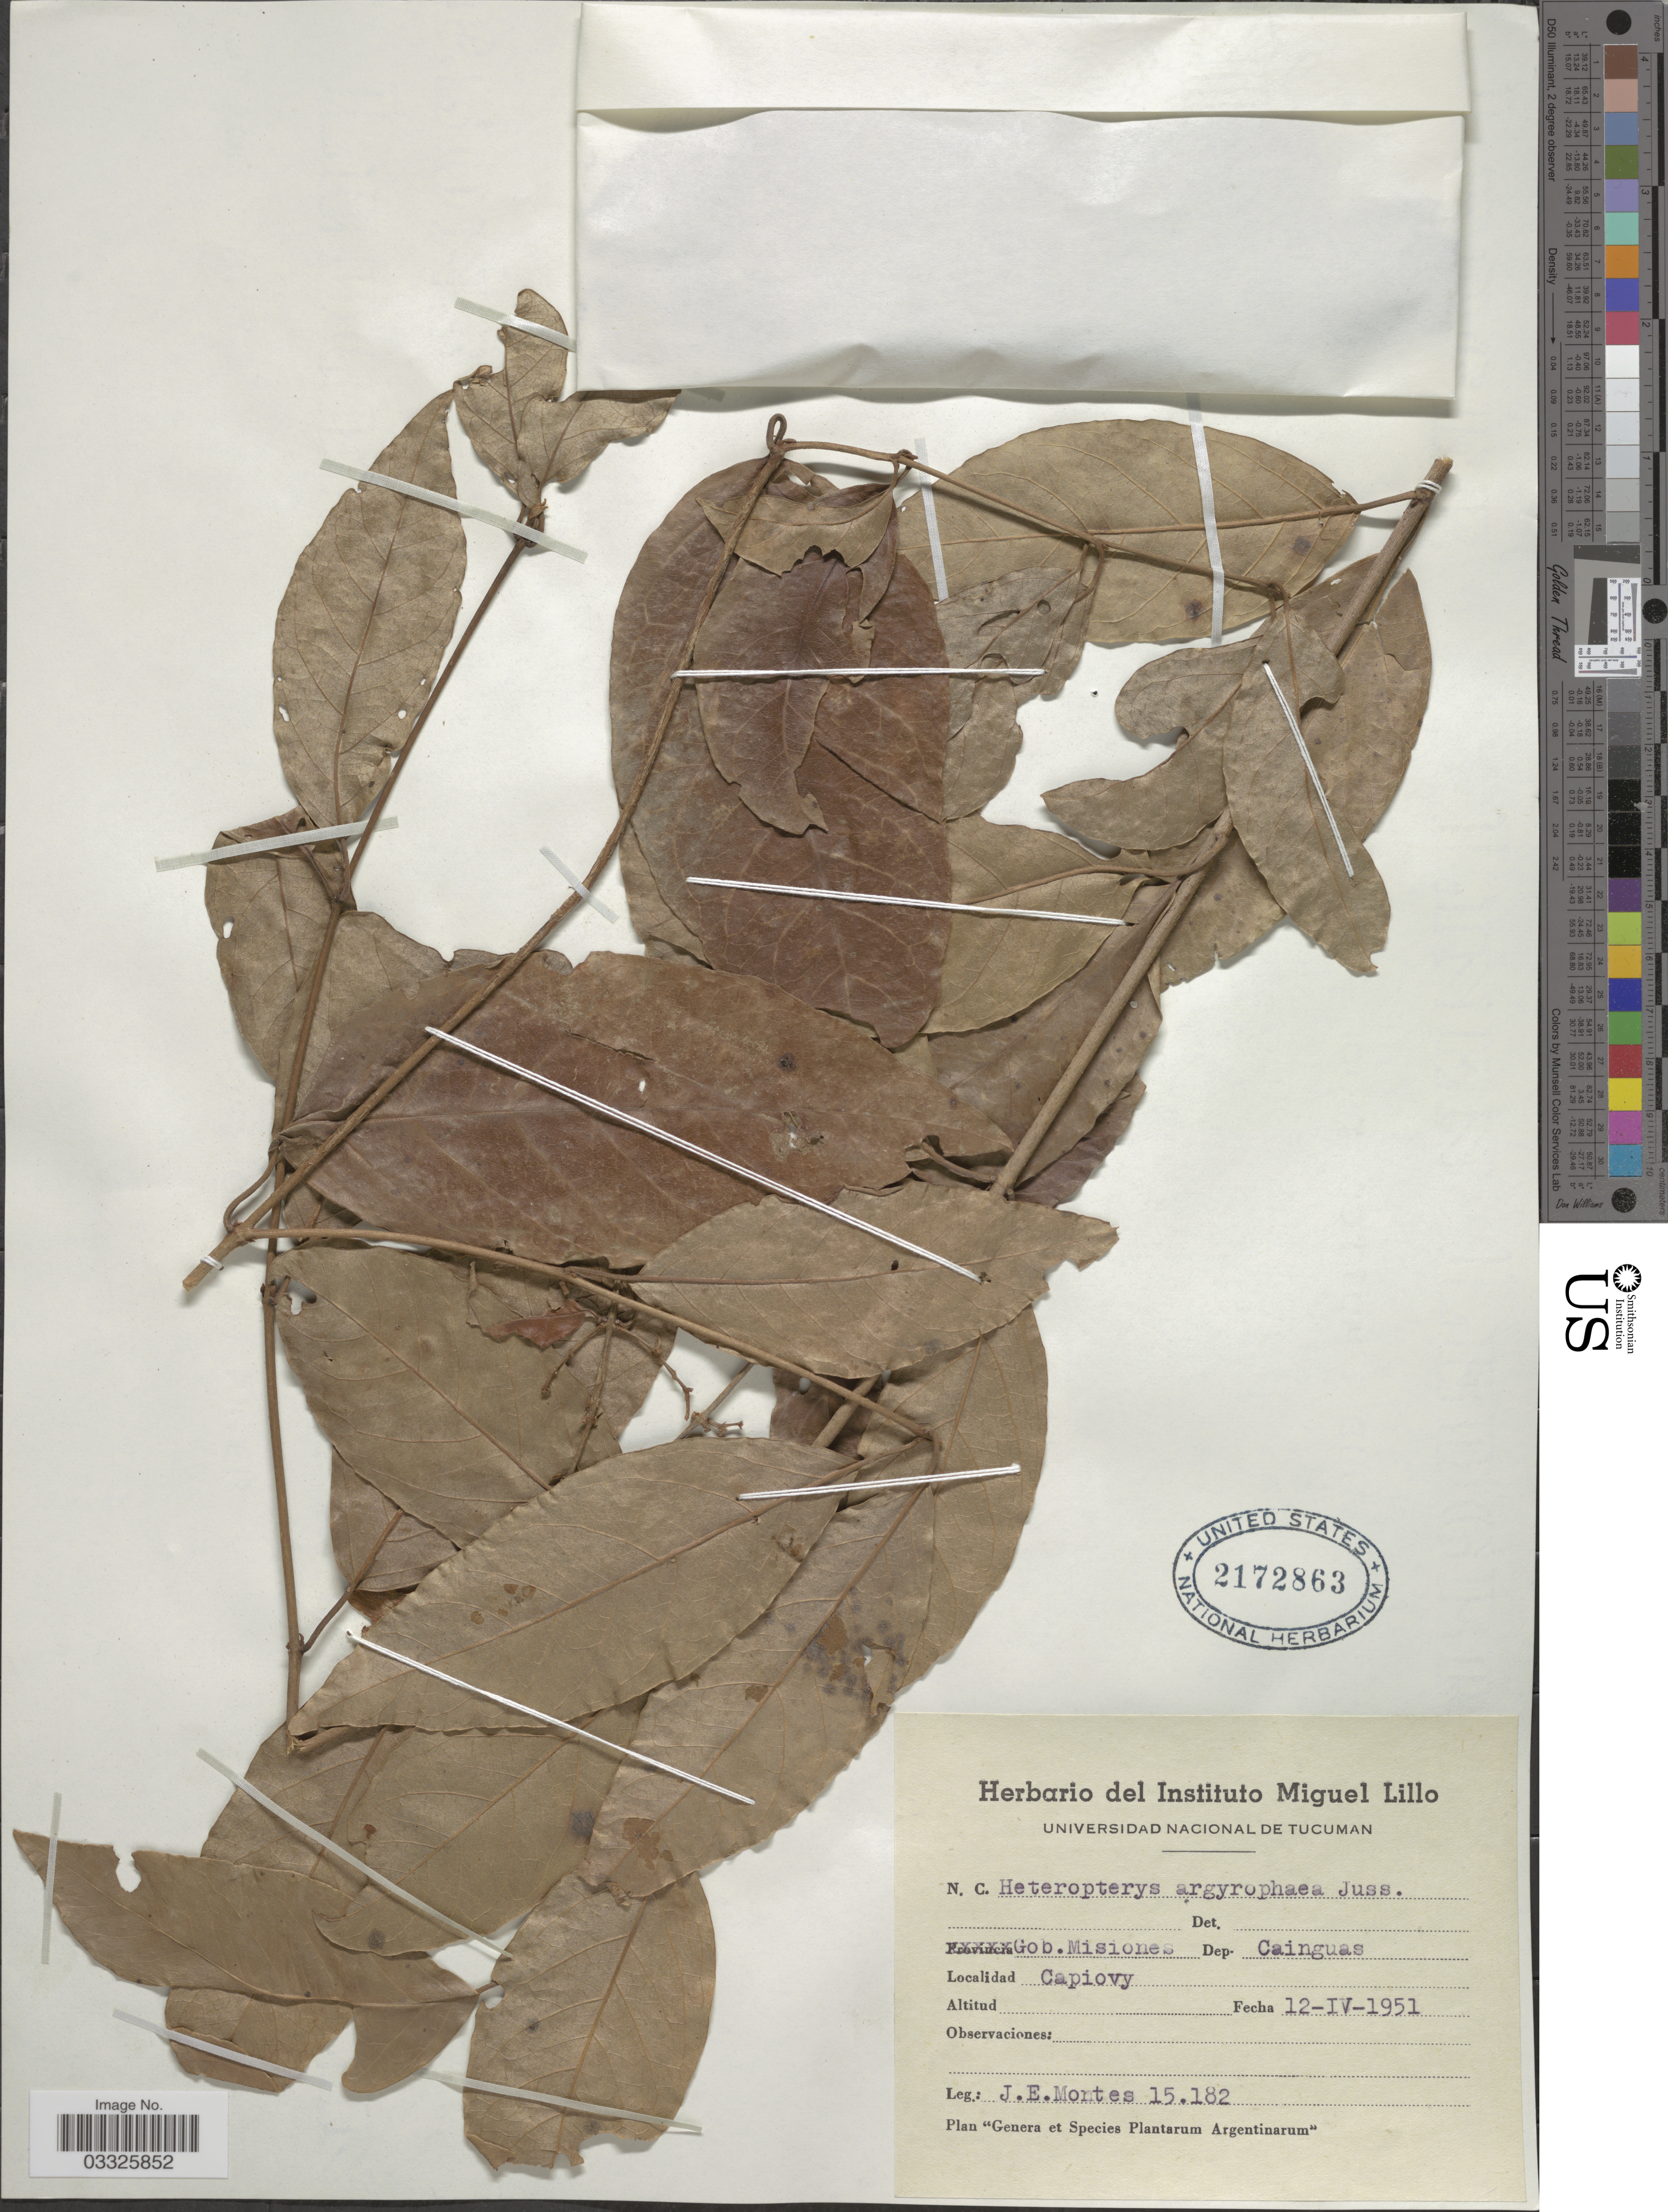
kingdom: Plantae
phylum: Tracheophyta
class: Magnoliopsida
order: Malpighiales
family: Malpighiaceae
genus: Heteropterys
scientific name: Heteropterys argyrophaea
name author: A. Juss.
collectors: J. E. Montes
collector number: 15182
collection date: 1951-04-12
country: Argentina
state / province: Misiones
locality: Gob. Misiones. Dep. Cainguas. Capiovy.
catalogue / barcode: US 2172863